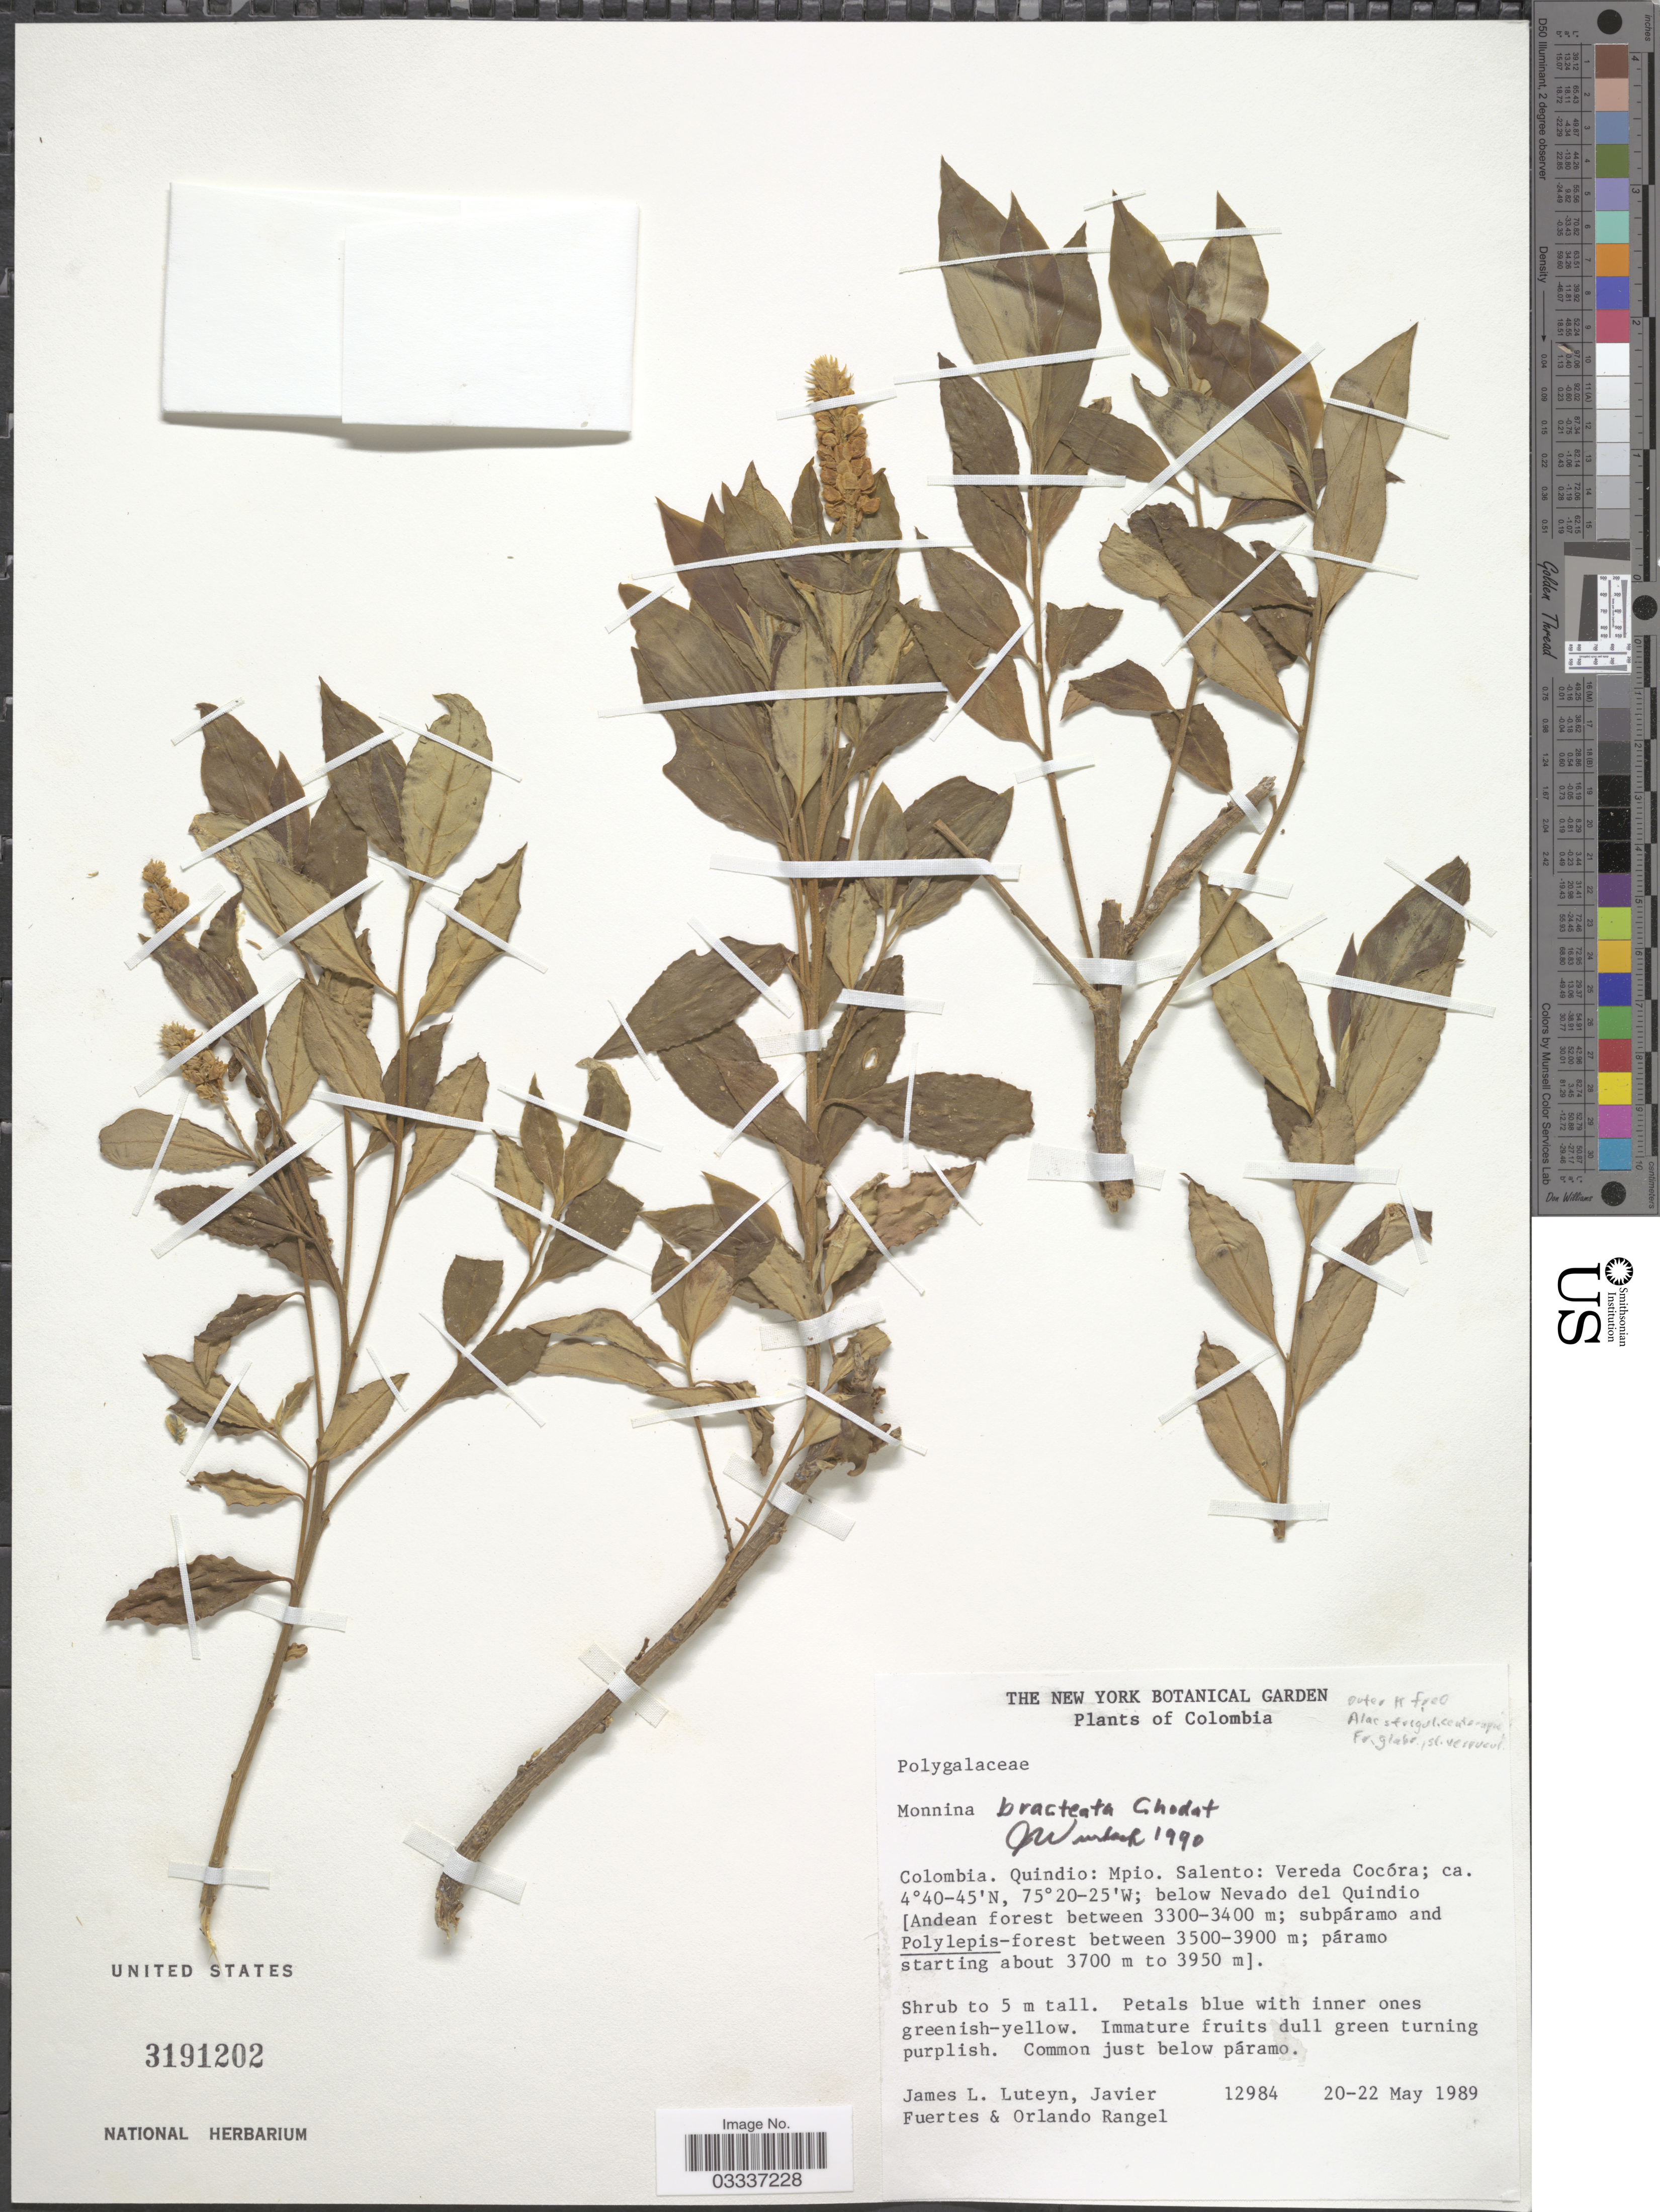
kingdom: Plantae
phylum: Tracheophyta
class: Magnoliopsida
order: Fabales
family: Polygalaceae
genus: Monnina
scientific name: Monnina bracteata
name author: Chodat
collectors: J. Luteyn, J. Fuertes & O. Rangel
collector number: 12984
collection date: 1989-05-20/1989-05-22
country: Colombia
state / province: Quindío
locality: Mpio. Salento: Verda Cocóra; below Nevado del Quindio [Andean forest].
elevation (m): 3300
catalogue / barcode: US 3191202